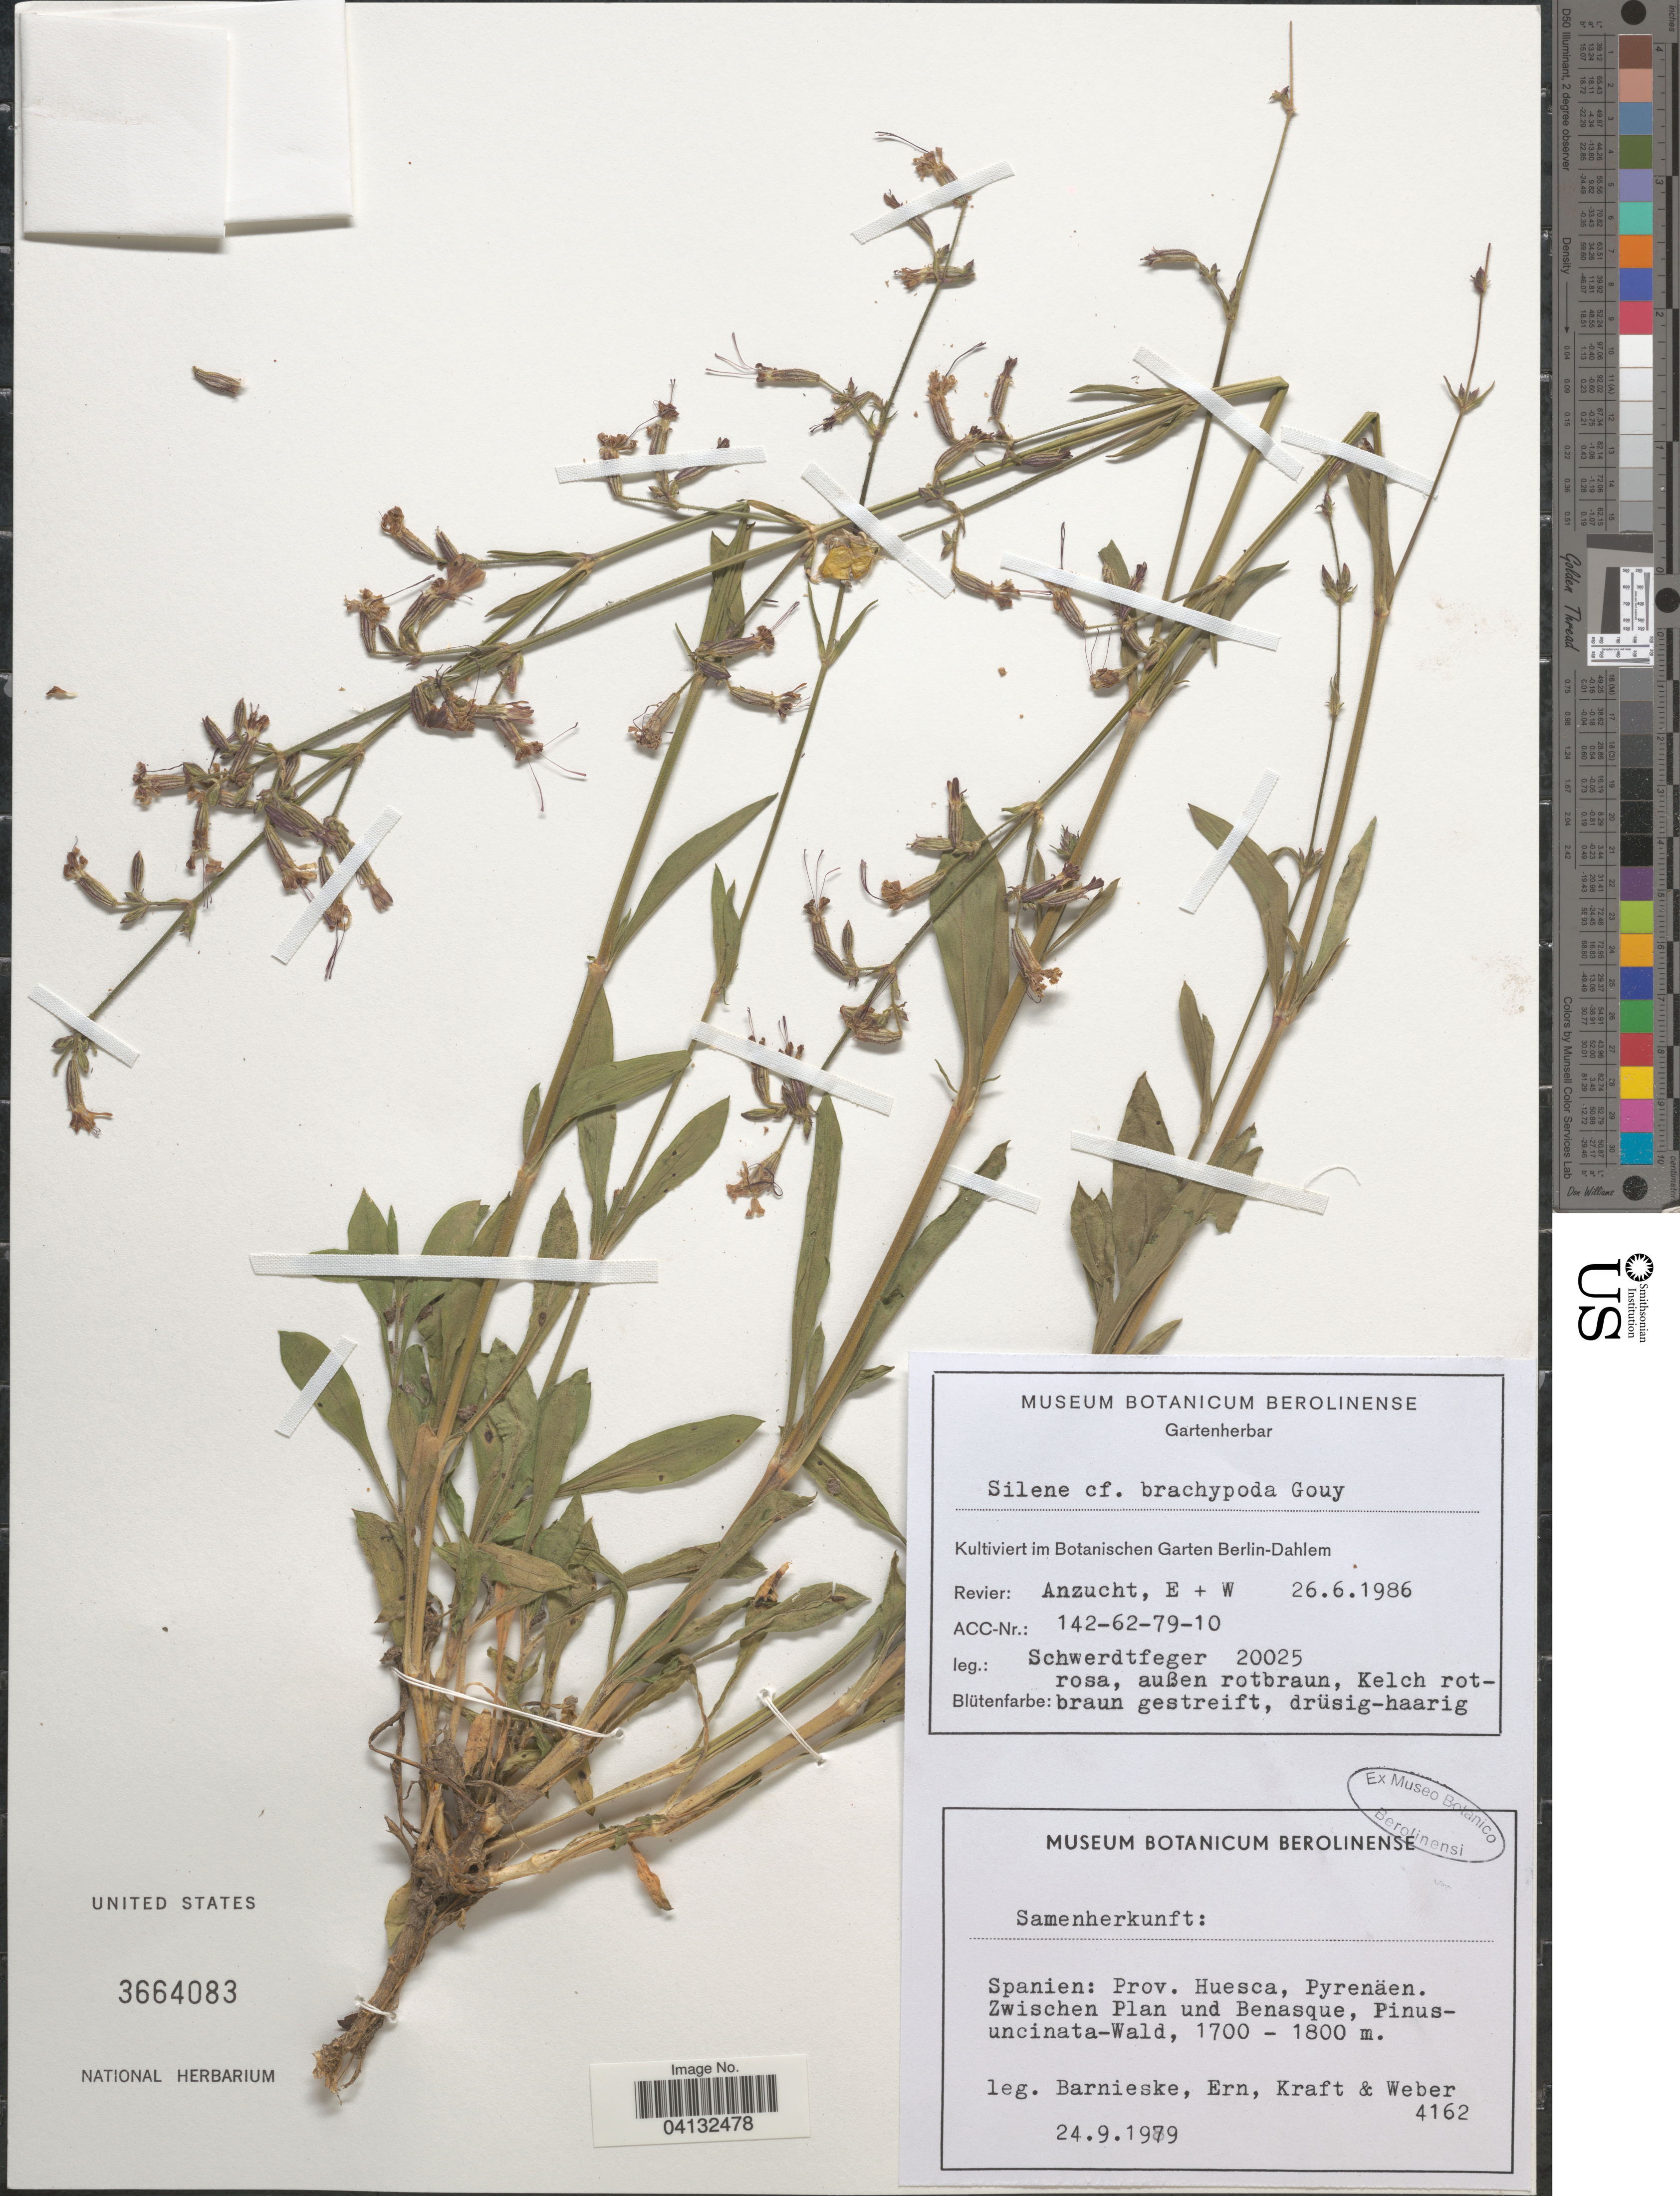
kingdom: Plantae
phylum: Tracheophyta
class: Magnoliopsida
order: Caryophyllales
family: Caryophyllaceae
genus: Silene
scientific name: Silene brachypoda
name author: Rouy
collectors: Schwerdtfeger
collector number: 20025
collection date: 1986-06-26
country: Germany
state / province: Berlin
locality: Kultiviert im Botanischen Garten Berlin-Dahlem. Revier: Anzucht, E + W.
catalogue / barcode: US 3664083